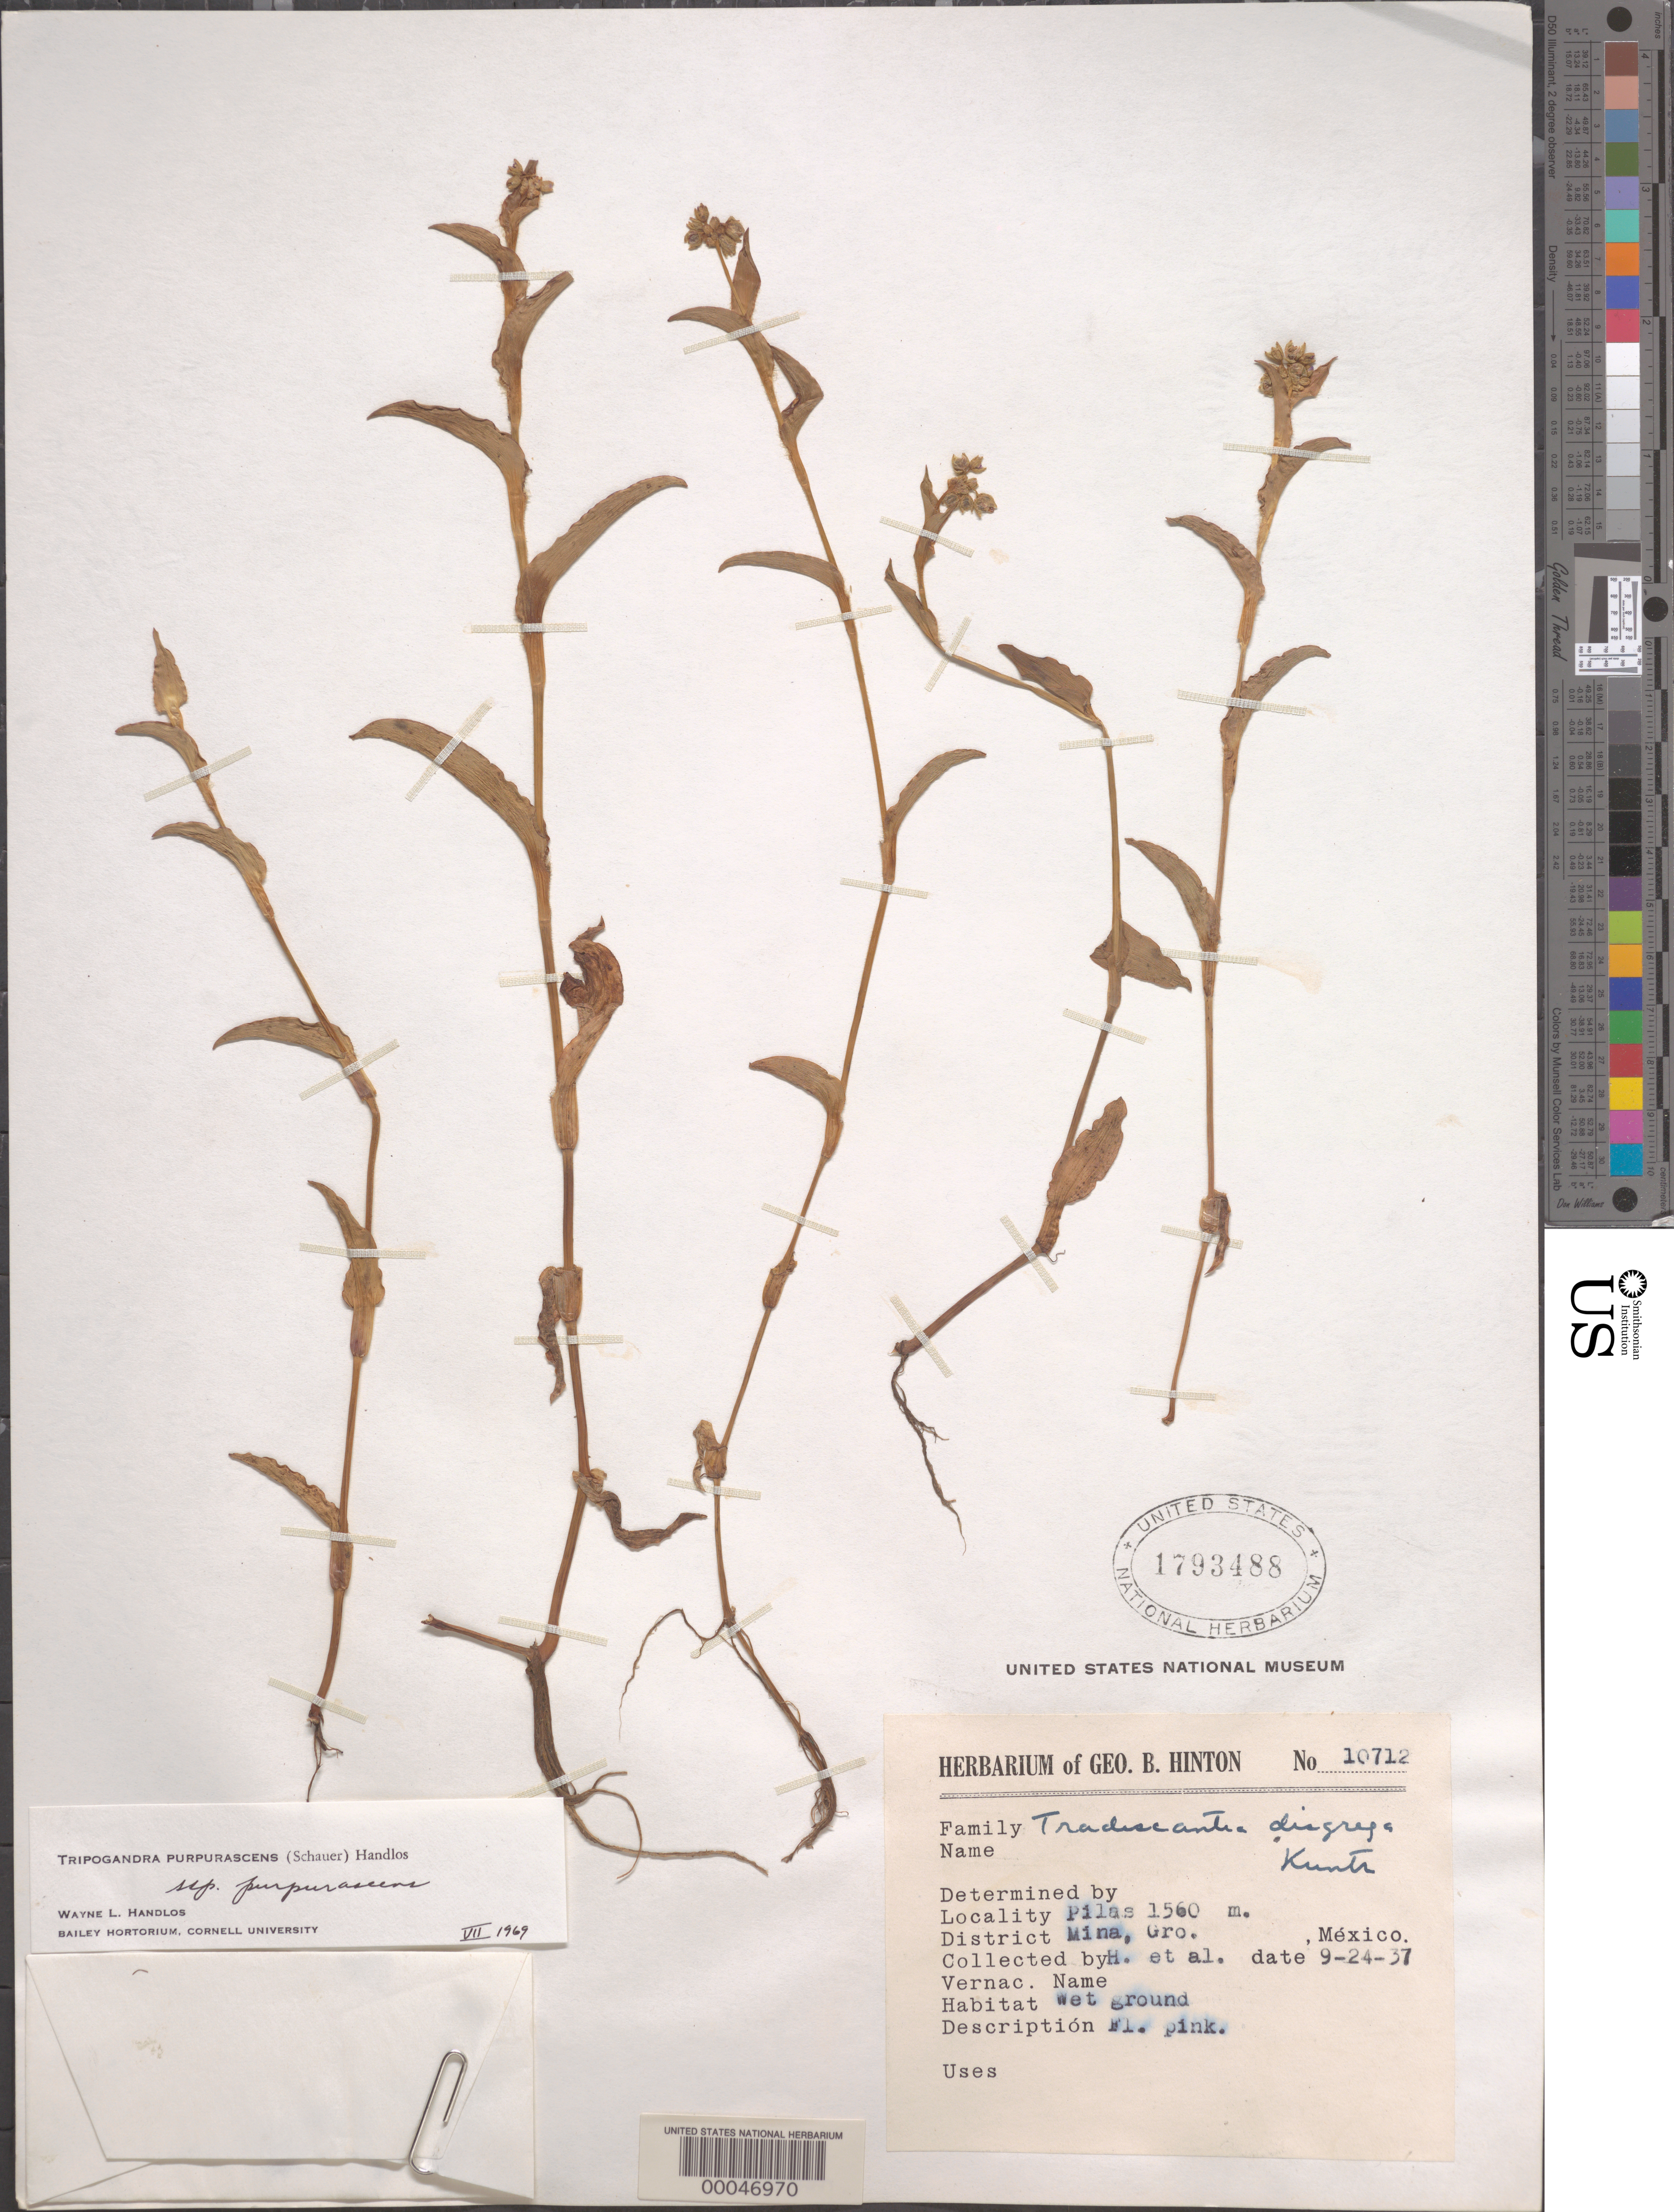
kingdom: Plantae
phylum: Tracheophyta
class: Liliopsida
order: Commelinales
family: Commelinaceae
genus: Tripogandra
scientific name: Tripogandra purpurascens subsp. purpurascens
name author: (S. Schauer) Handlos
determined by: Handlos, W. L.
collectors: G. B. Hinton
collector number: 10712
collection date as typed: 24 Sep 1937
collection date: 1937-09-24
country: Mexico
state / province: Guerrero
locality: Mina mun. (?), Pilas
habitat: Wet ground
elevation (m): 1560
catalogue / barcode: US 1793488